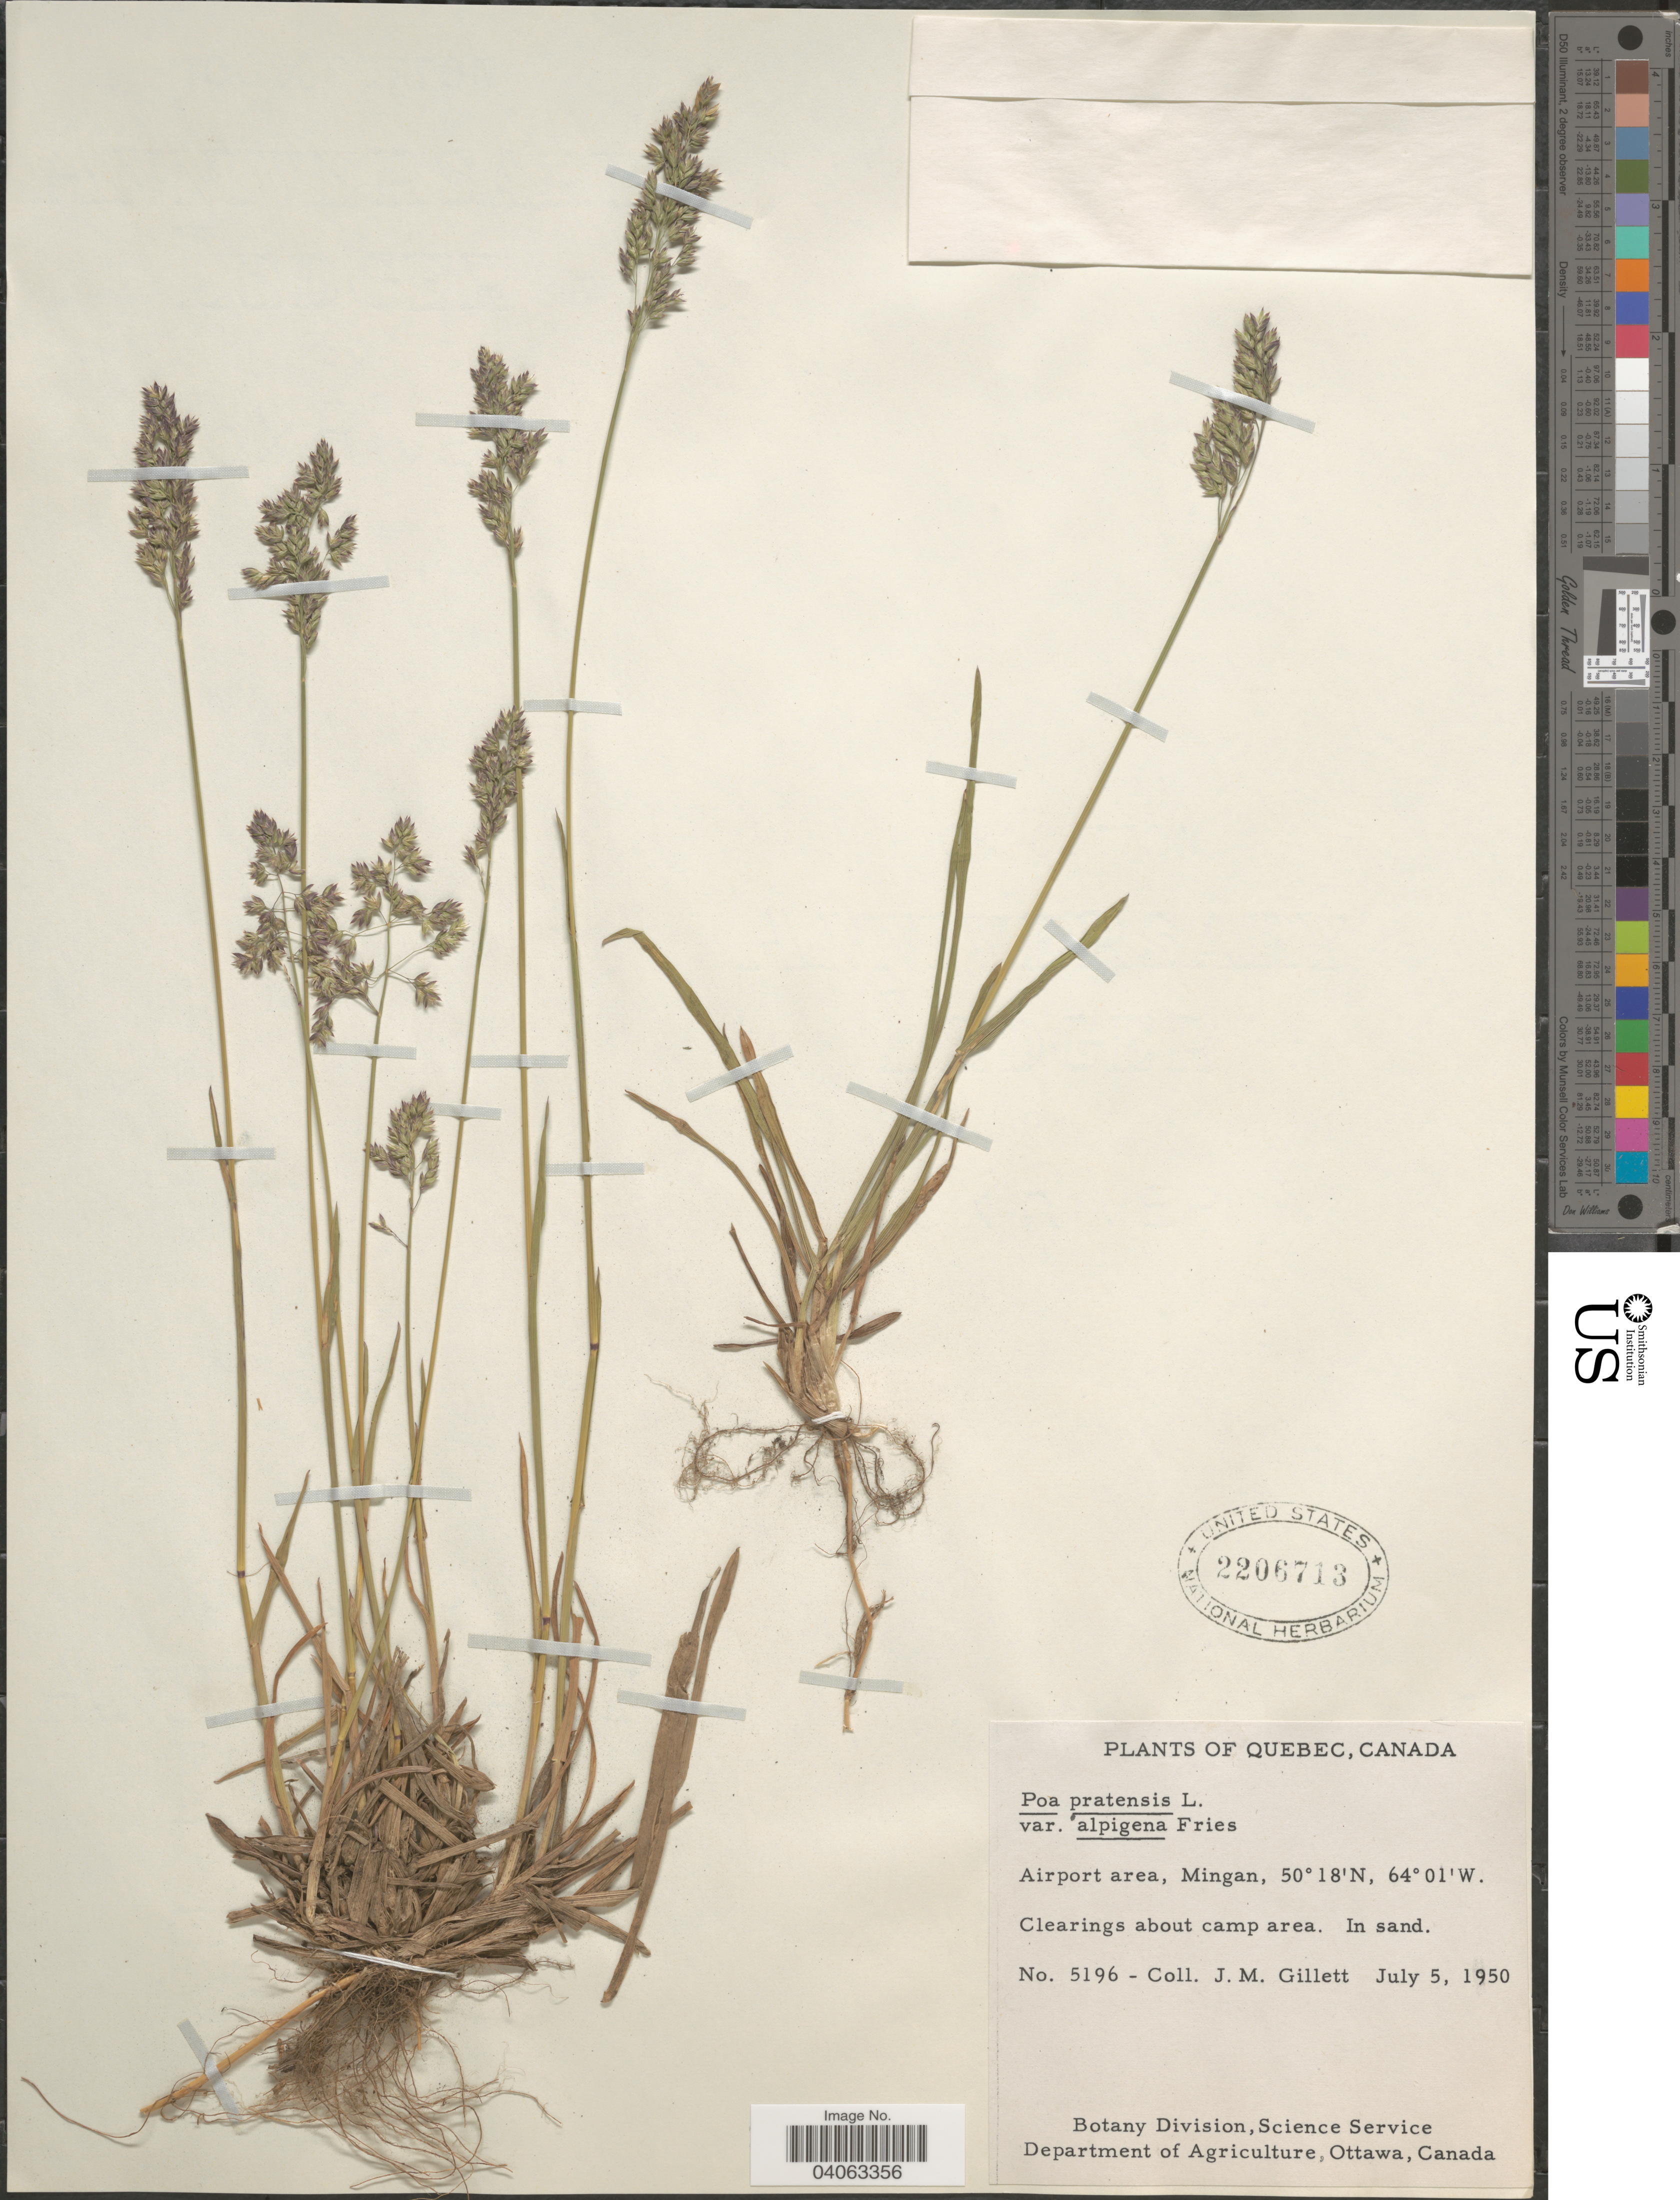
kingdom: Plantae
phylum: Tracheophyta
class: Liliopsida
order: Poales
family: Poaceae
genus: Poa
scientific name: Poa pratensis subsp. alpigena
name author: (Lindm.) Hiitonen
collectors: J. M. Gillett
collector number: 5196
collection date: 1950-07-05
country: Canada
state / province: Quebec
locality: Airport area, Mingan.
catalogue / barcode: US 2206713